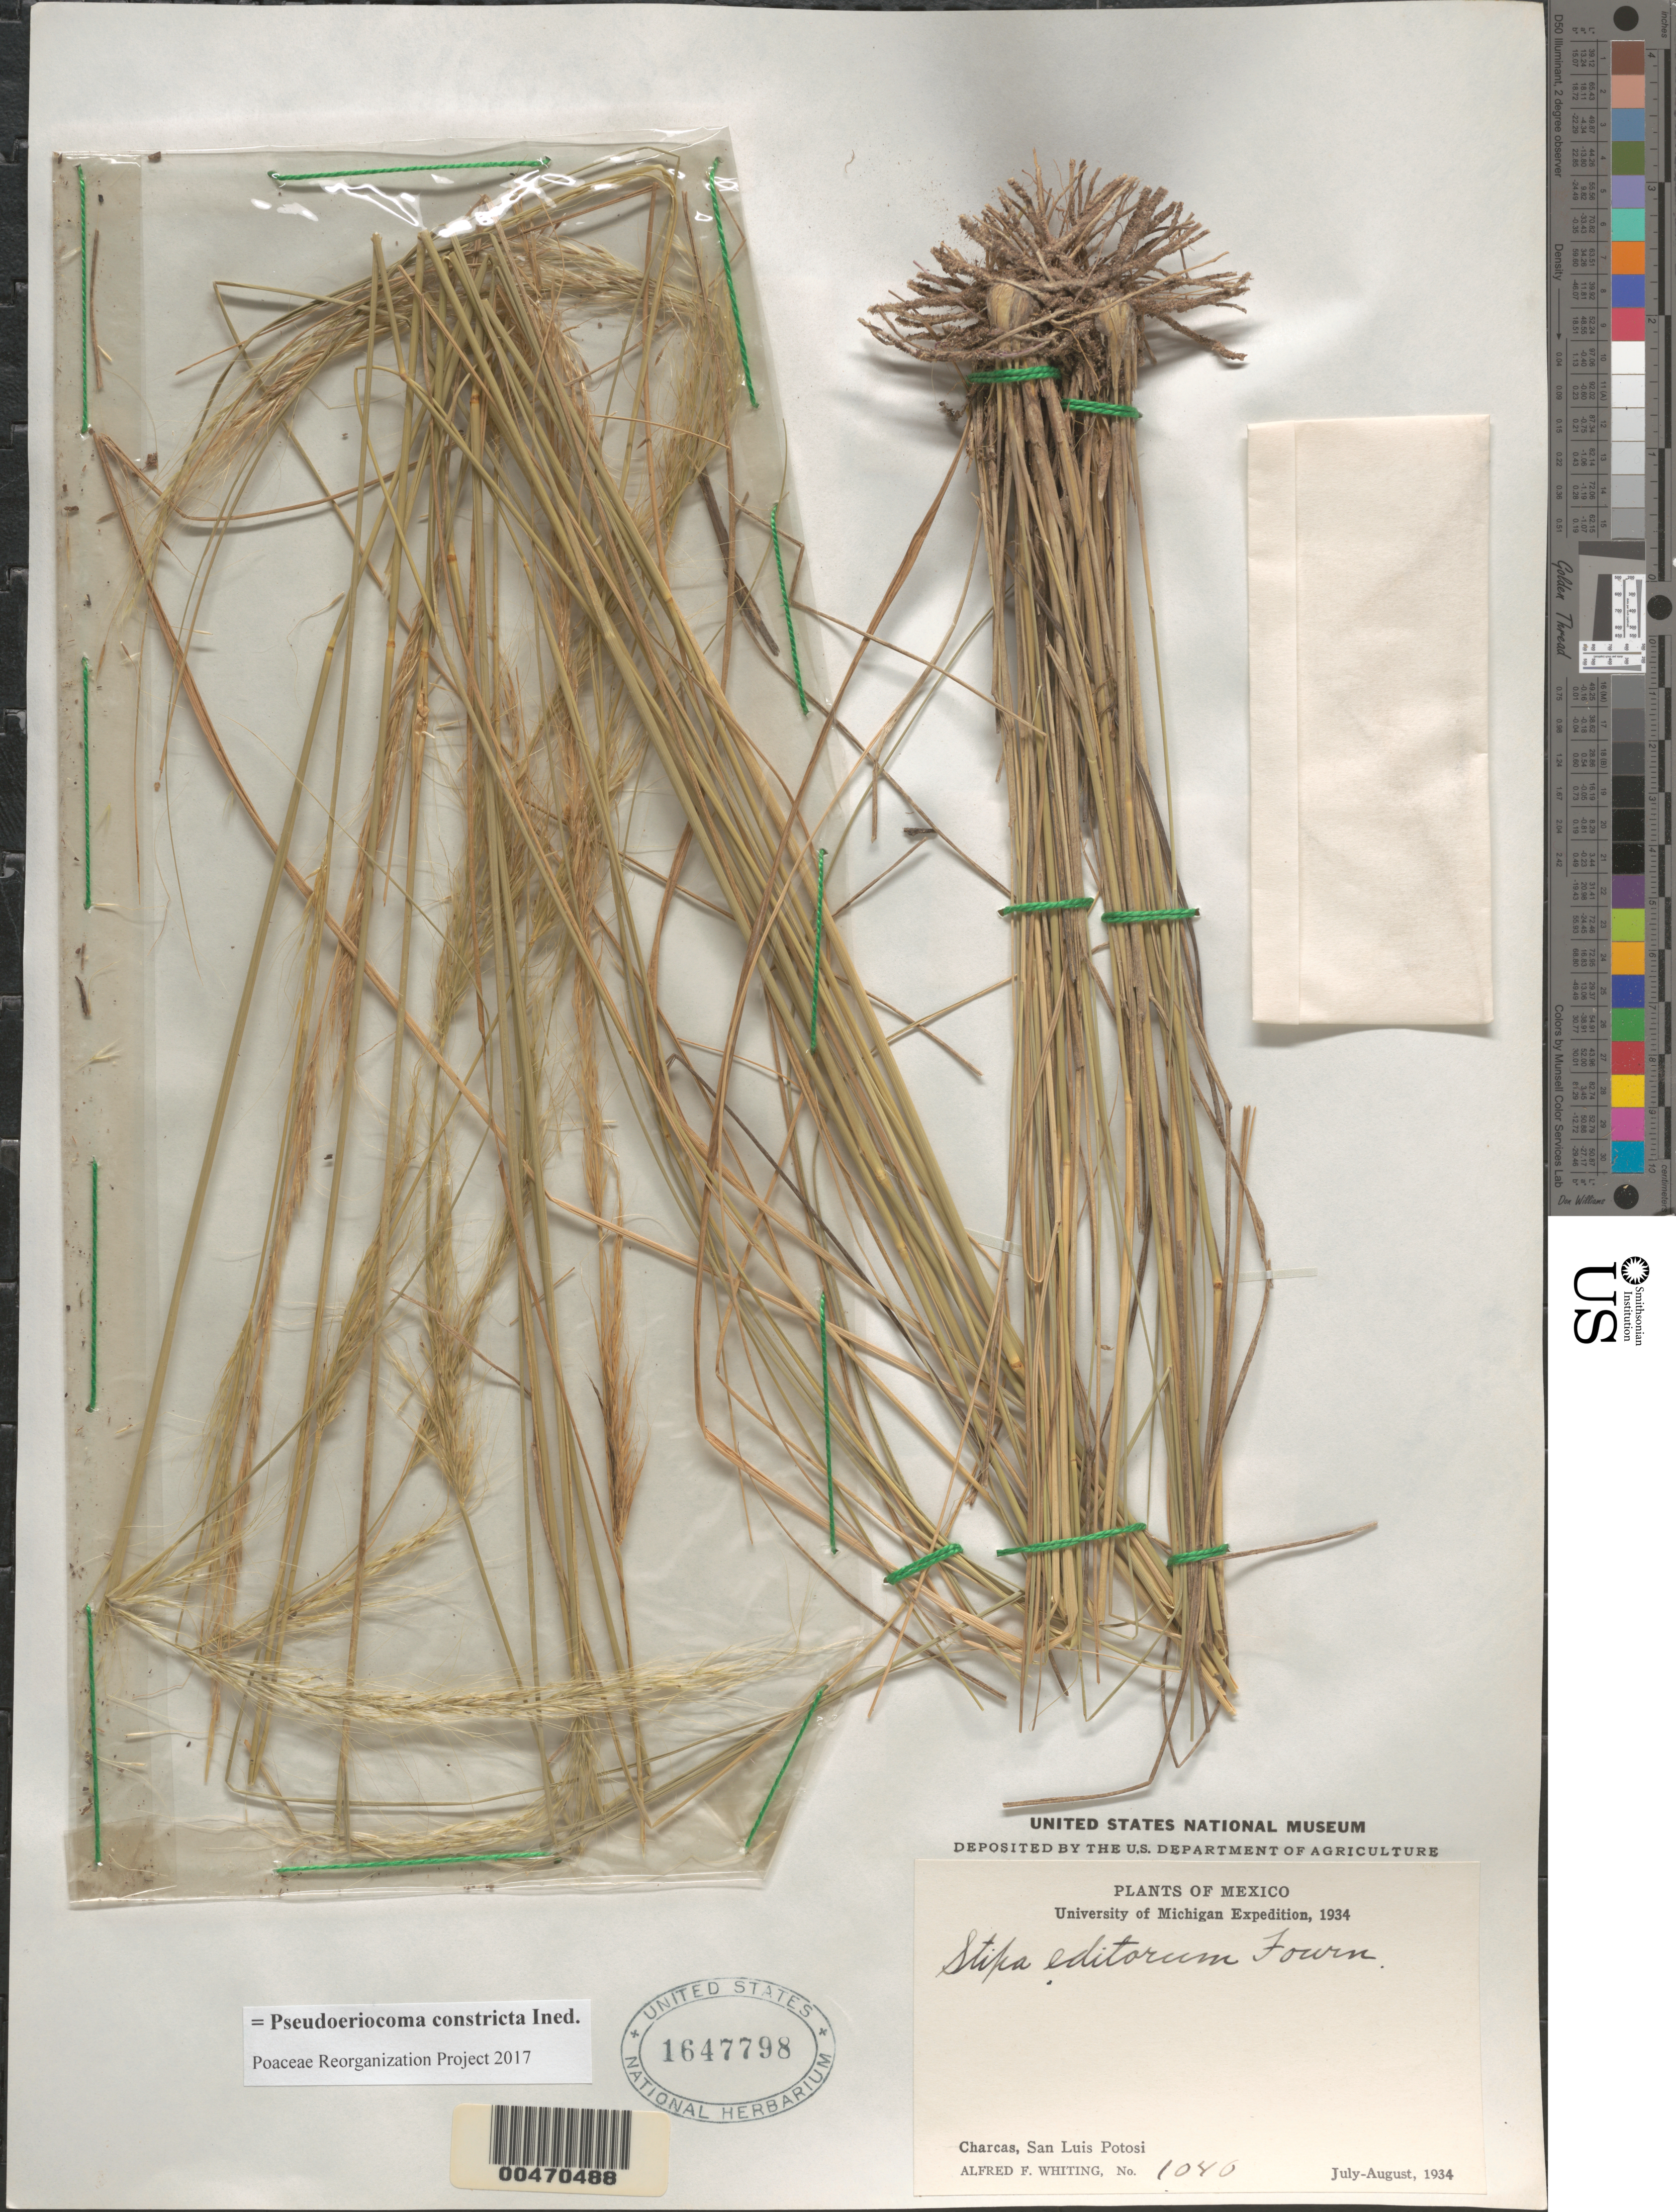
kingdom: Plantae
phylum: Tracheophyta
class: Liliopsida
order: Poales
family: Poaceae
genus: Pseudoeriocoma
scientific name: Pseudoeriocoma constricta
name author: (Kunth) Romasch.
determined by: Poaceae Reorganization Project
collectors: A. F. Whiting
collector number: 1040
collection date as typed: Jul 1934 to Aug 1934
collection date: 1934-07/1934-08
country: Mexico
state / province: San Luis Potosi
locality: Charcas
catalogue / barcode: US 1647798